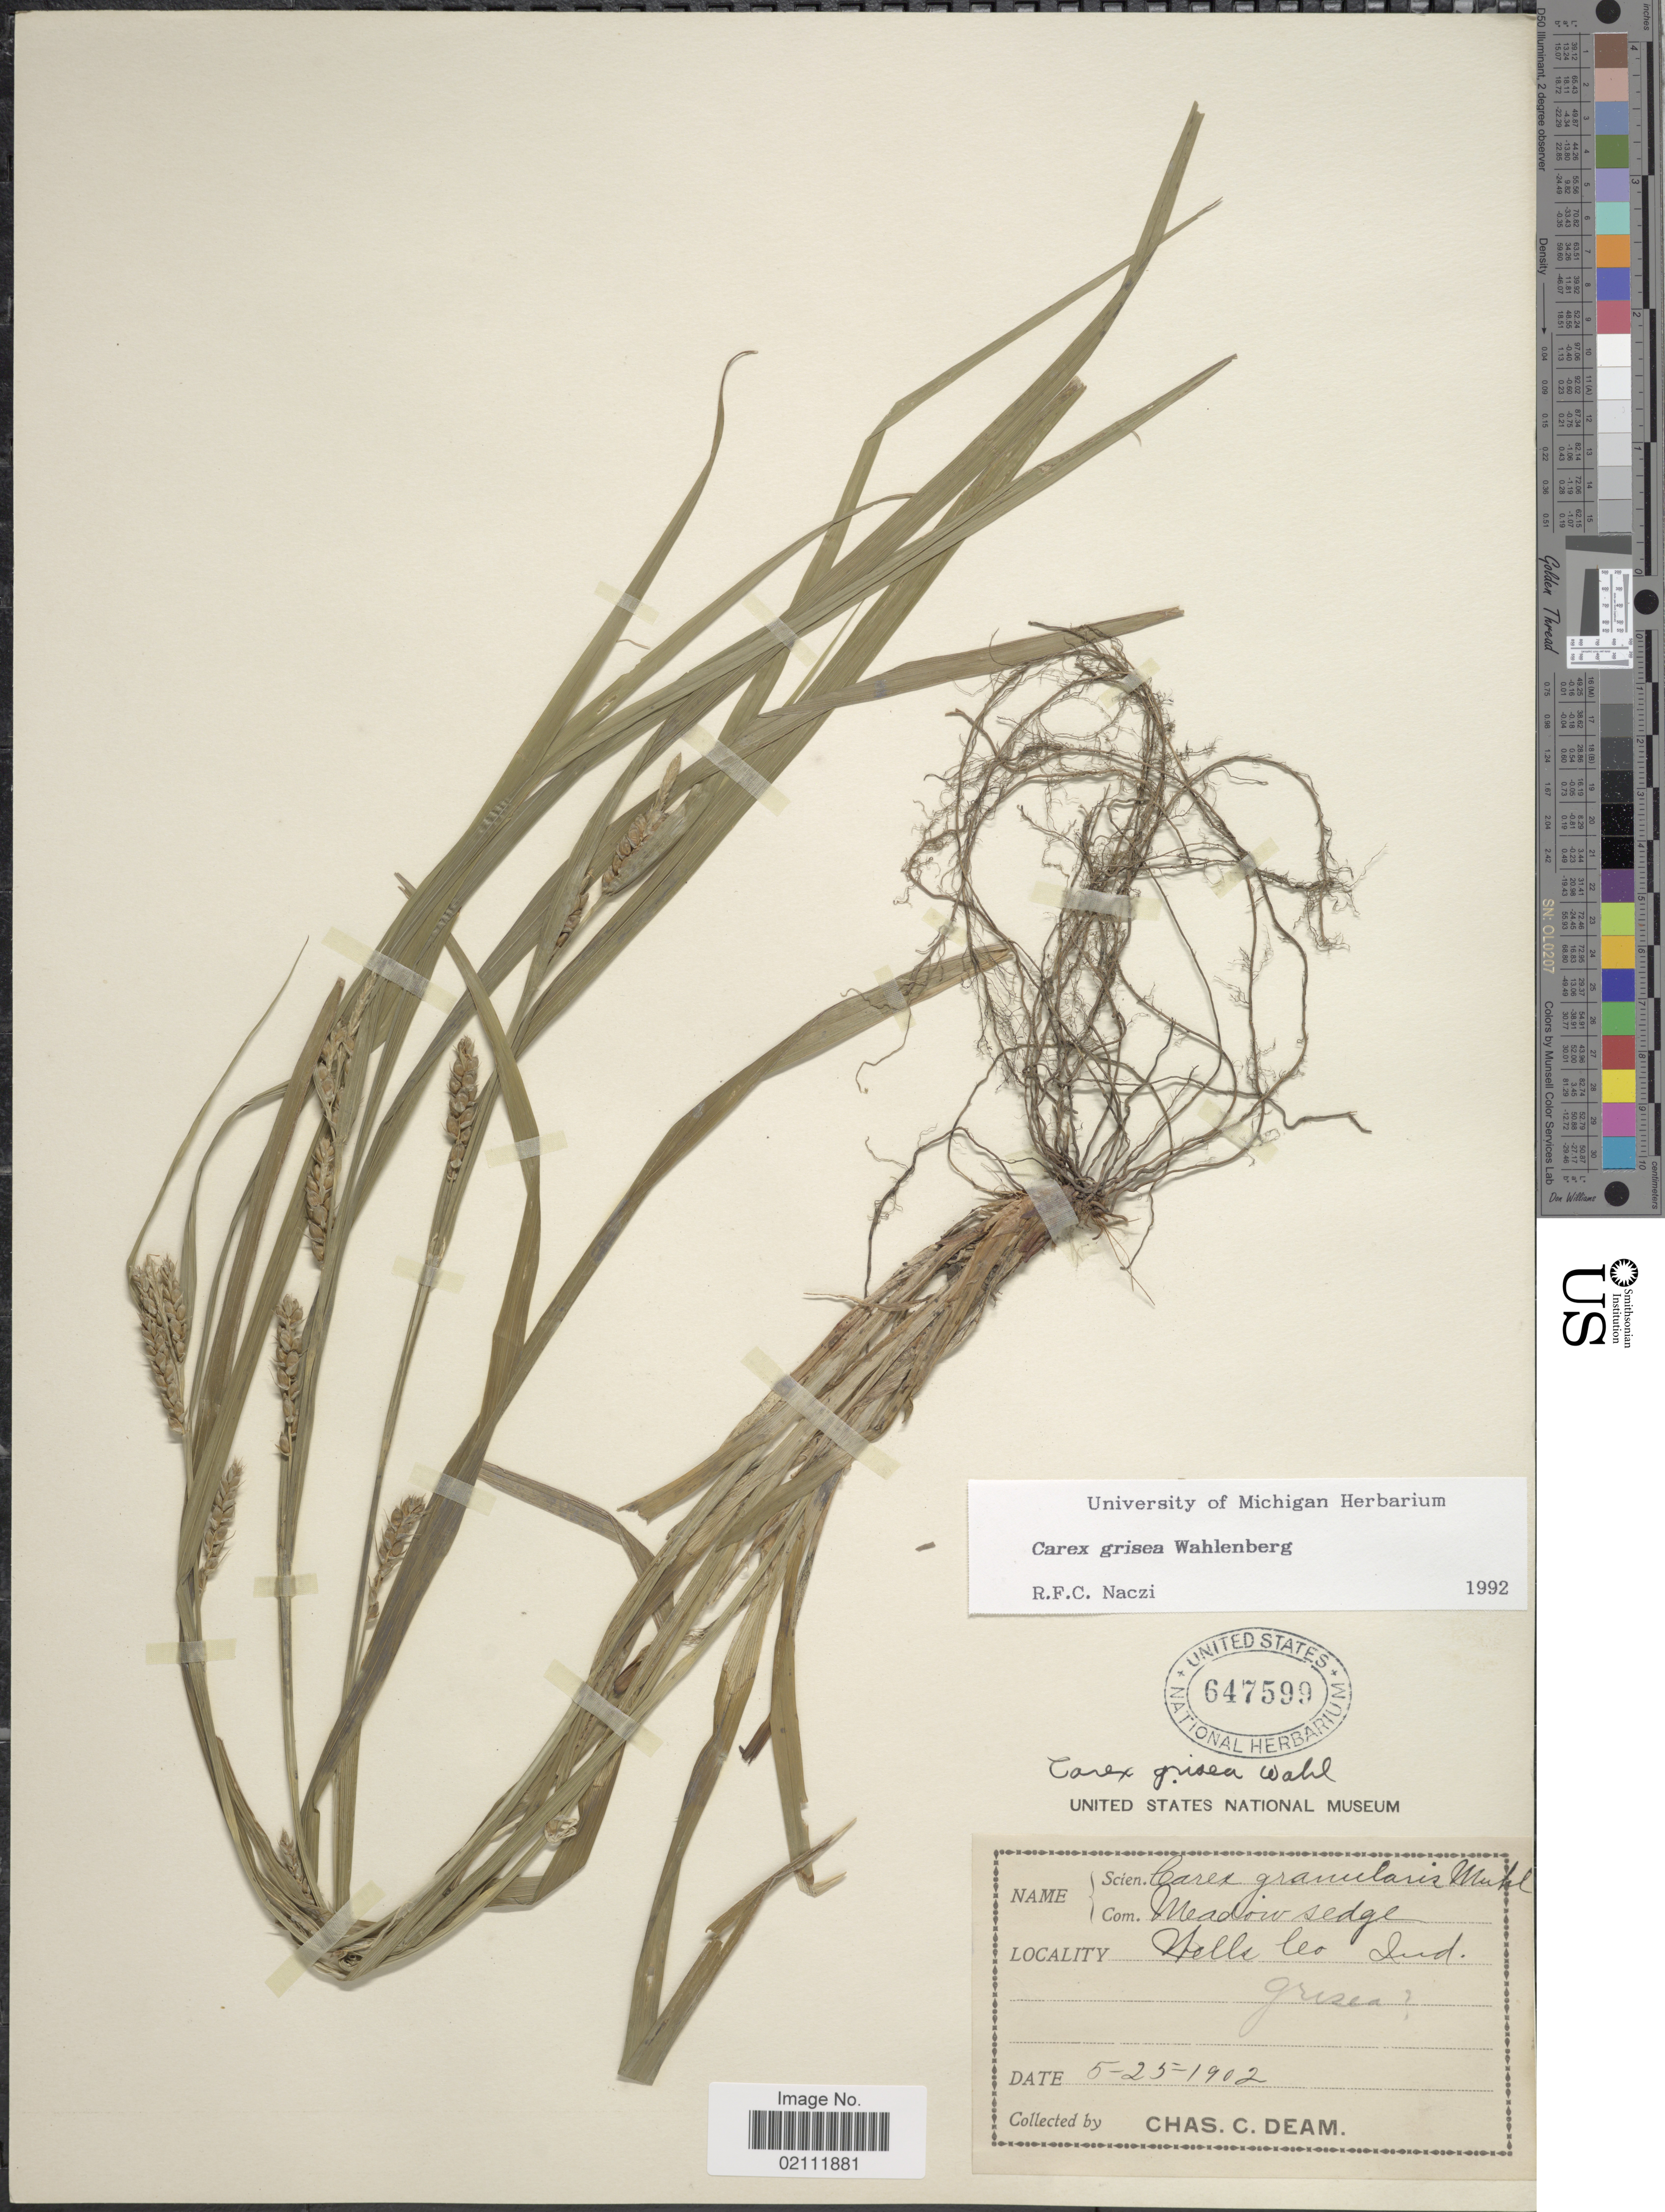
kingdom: Plantae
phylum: Tracheophyta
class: Liliopsida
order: Poales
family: Cyperaceae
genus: Carex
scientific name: Carex grisea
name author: Wahlenb.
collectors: C. C. Deam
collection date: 1902-05-25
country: United States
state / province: Indiana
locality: Wells Co.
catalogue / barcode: US 647599